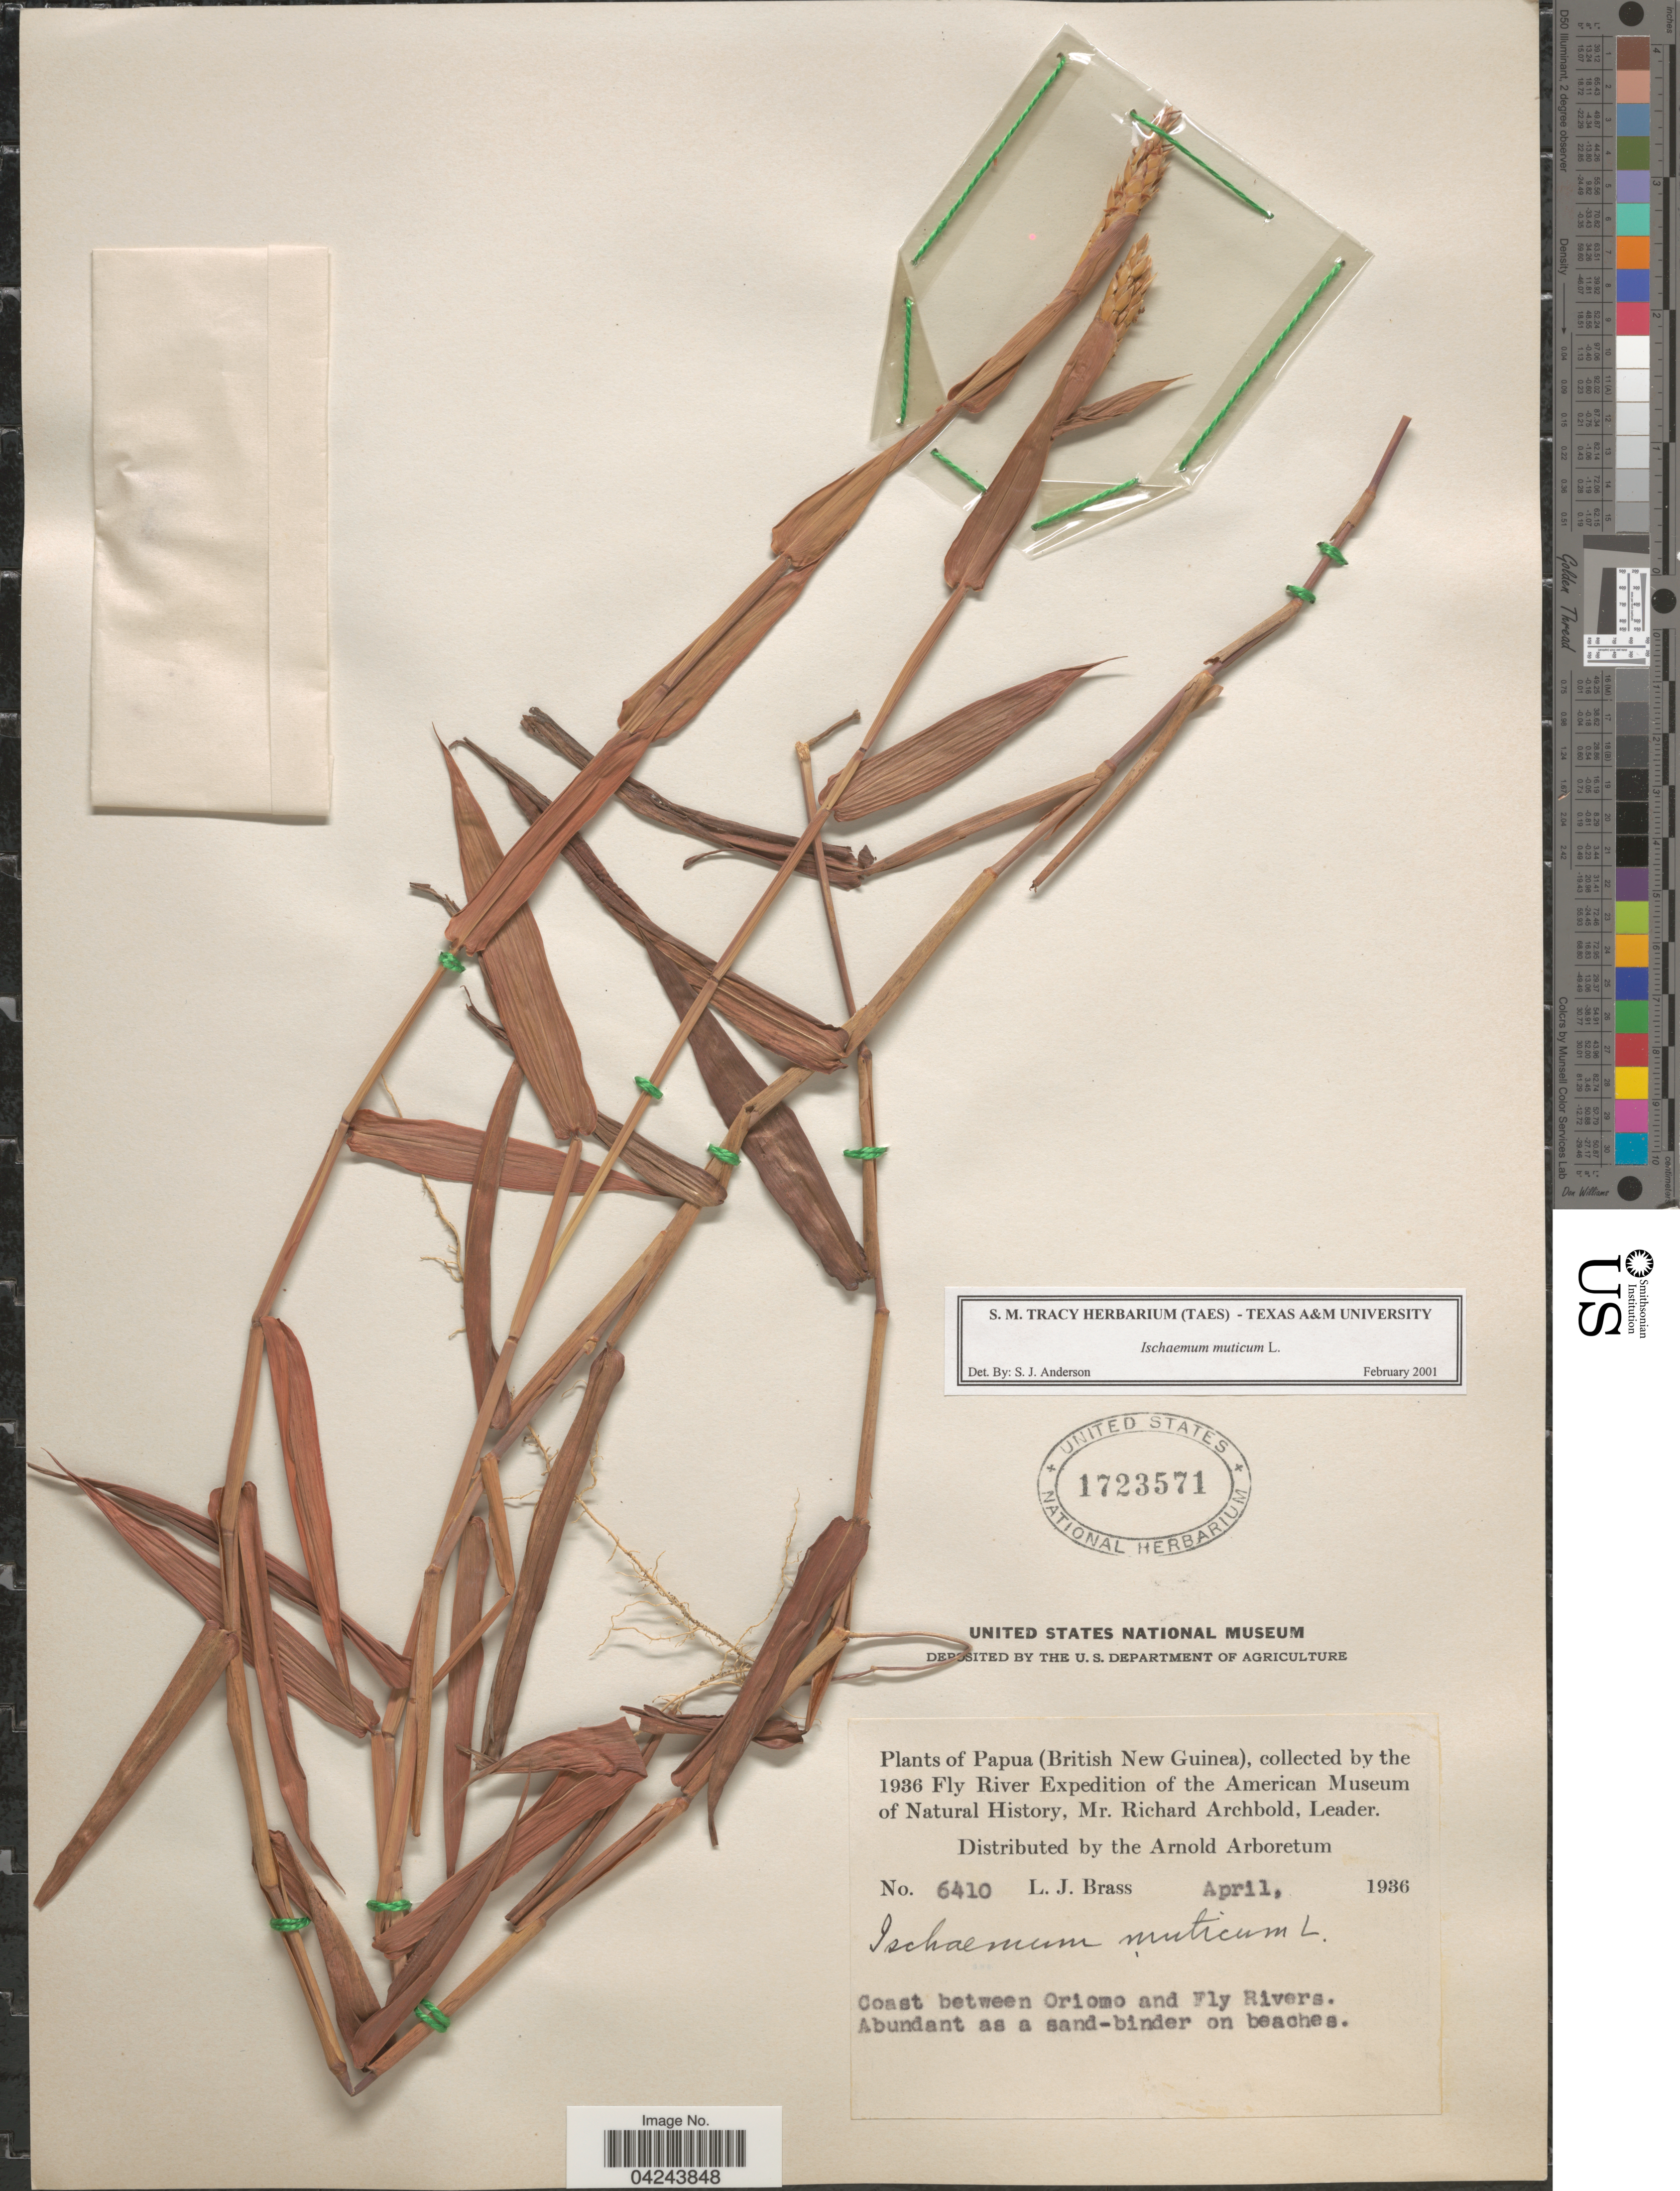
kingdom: Plantae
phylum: Tracheophyta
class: Liliopsida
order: Poales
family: Poaceae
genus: Ischaemum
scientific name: Ischaemum muticum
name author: L.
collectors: L. J. Brass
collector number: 6410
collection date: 1936-04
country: Papua New Guinea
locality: Papua (British New Guinea). 1936 Fly River Expedition of the American Museum of Natural History. Coast between Oriomo and Fly Rivers.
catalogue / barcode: US 1723571